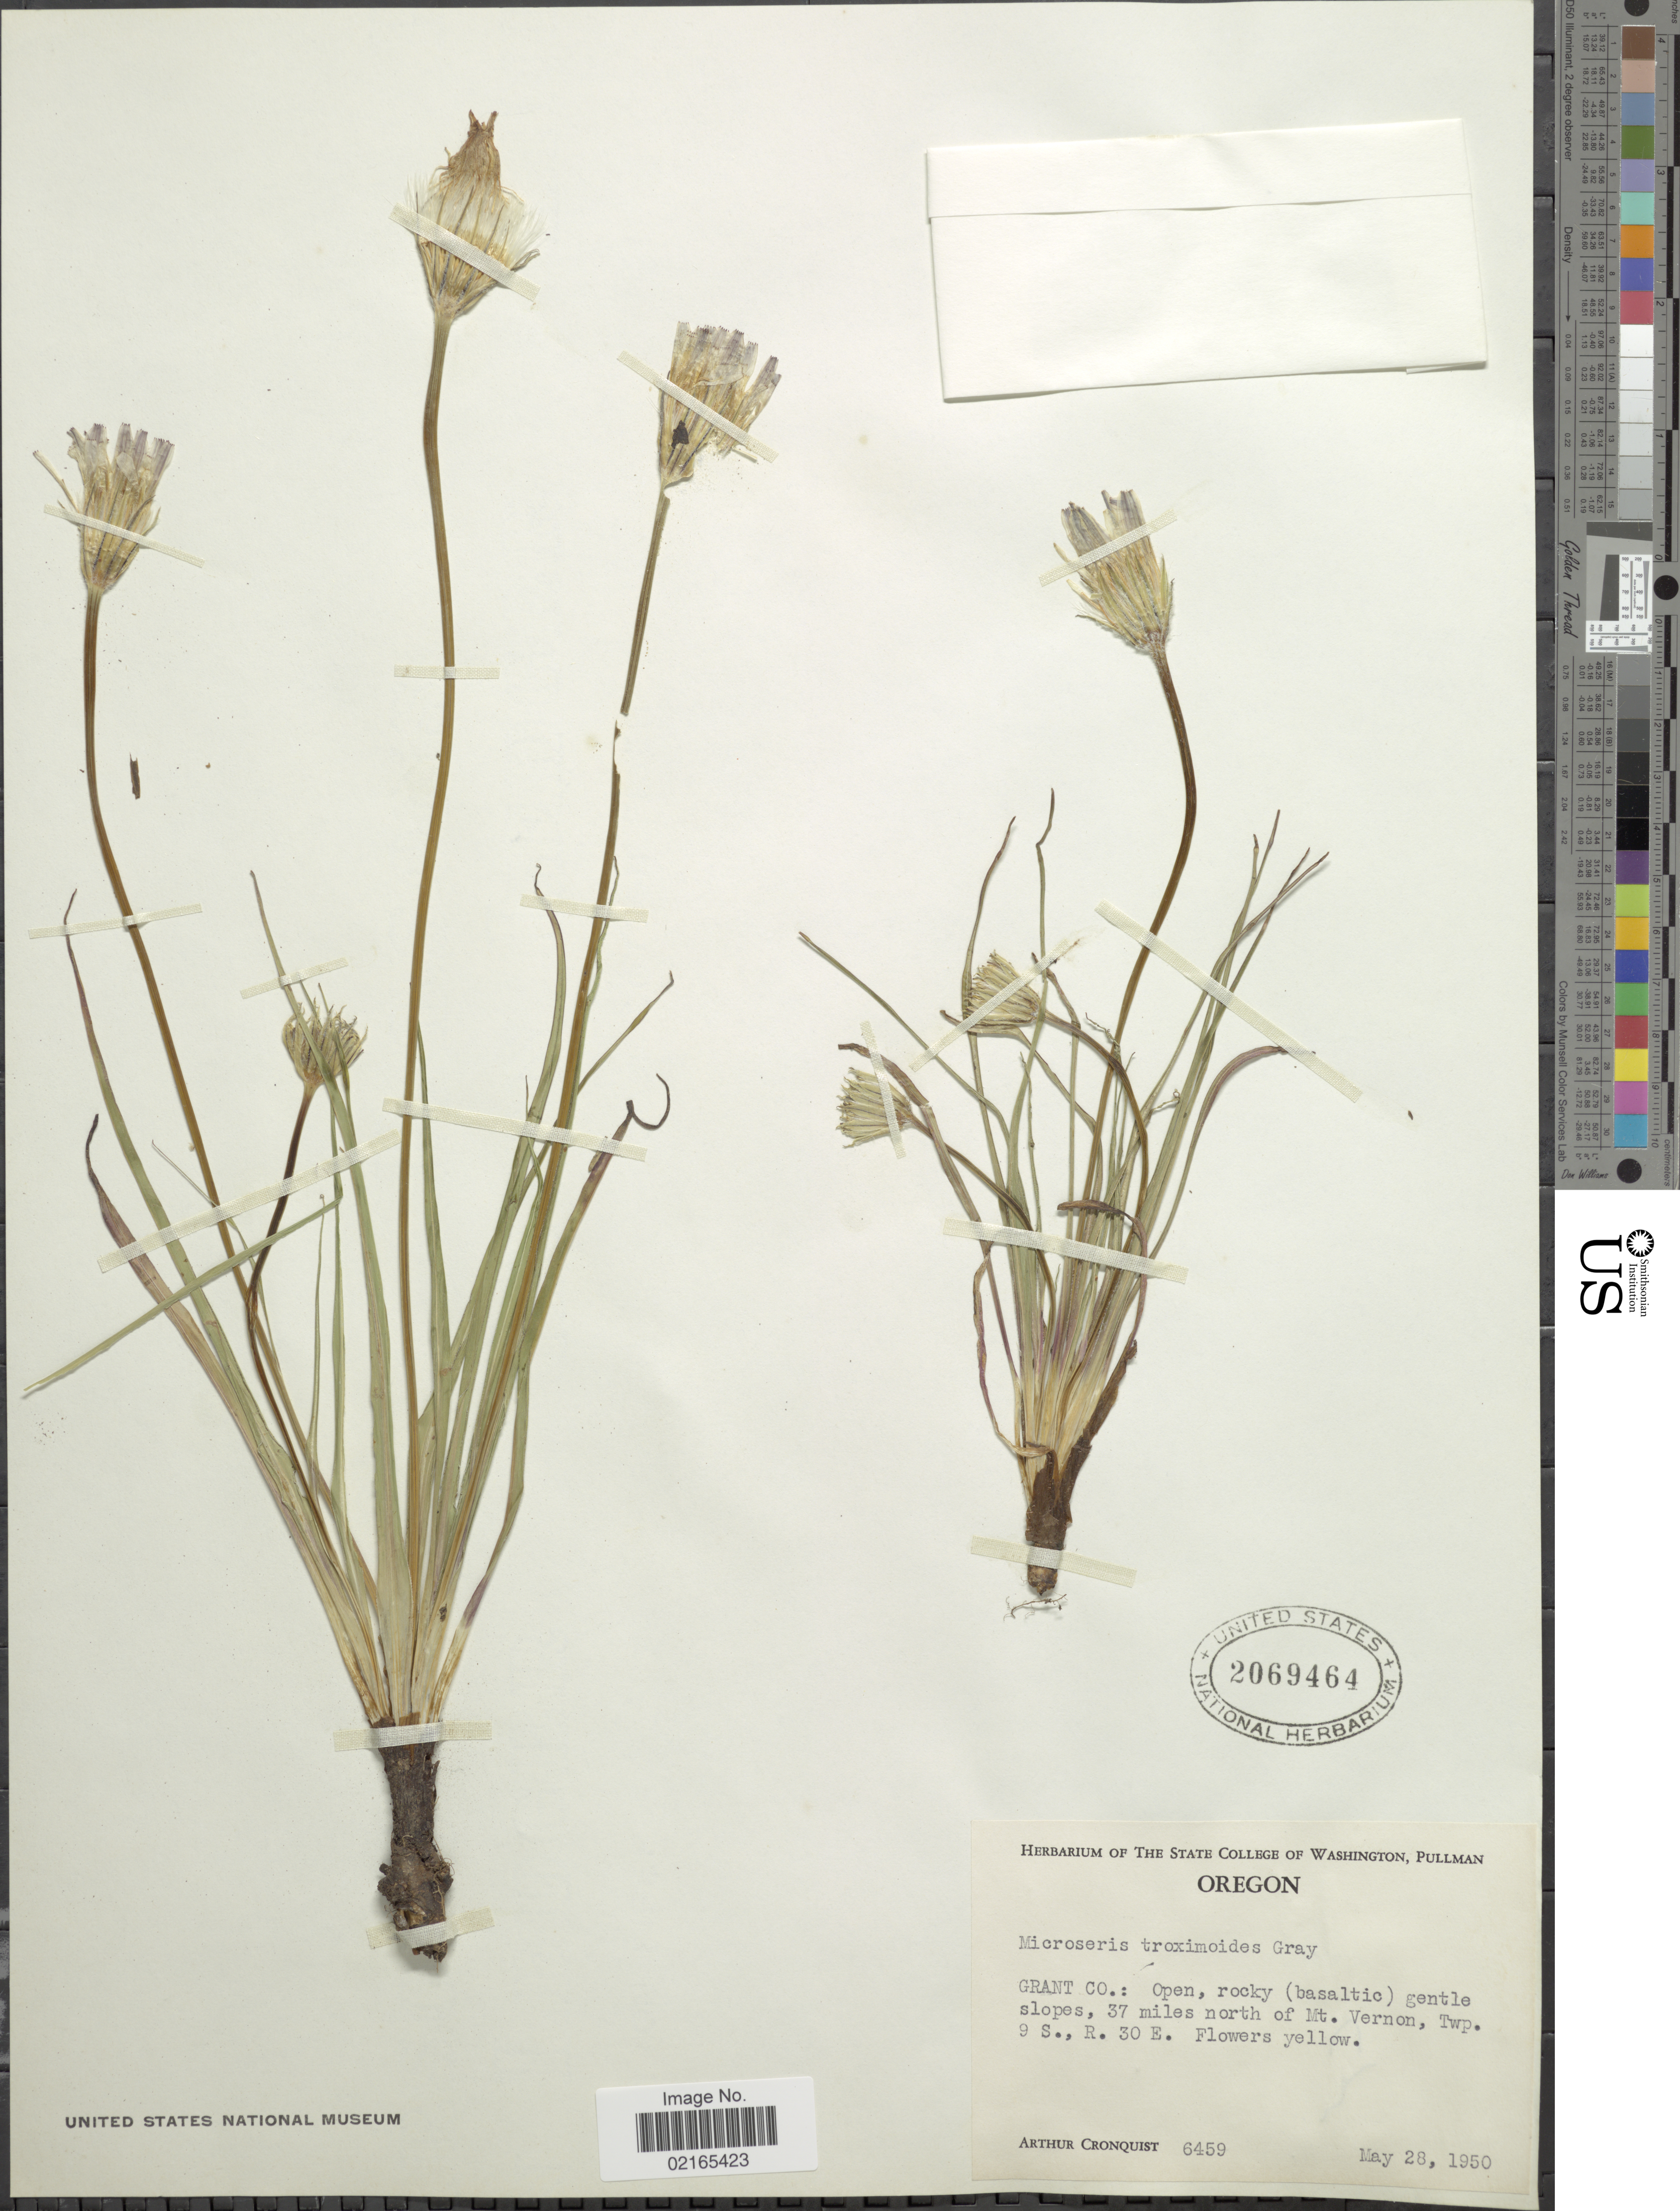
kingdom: Plantae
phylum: Tracheophyta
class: Magnoliopsida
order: Asterales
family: Asteraceae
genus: Nothocalais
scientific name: Nothocalais troximoides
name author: (A. Gray) Greene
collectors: A. J. Cronquist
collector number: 6459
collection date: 1950-05-28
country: United States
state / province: Oregon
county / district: Grant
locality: Grant Co.: open, rocky (basaltic) gentle slopes, 37 miles north of Mt. Vernon, Twp.9S., R.30E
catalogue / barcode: US 2069464